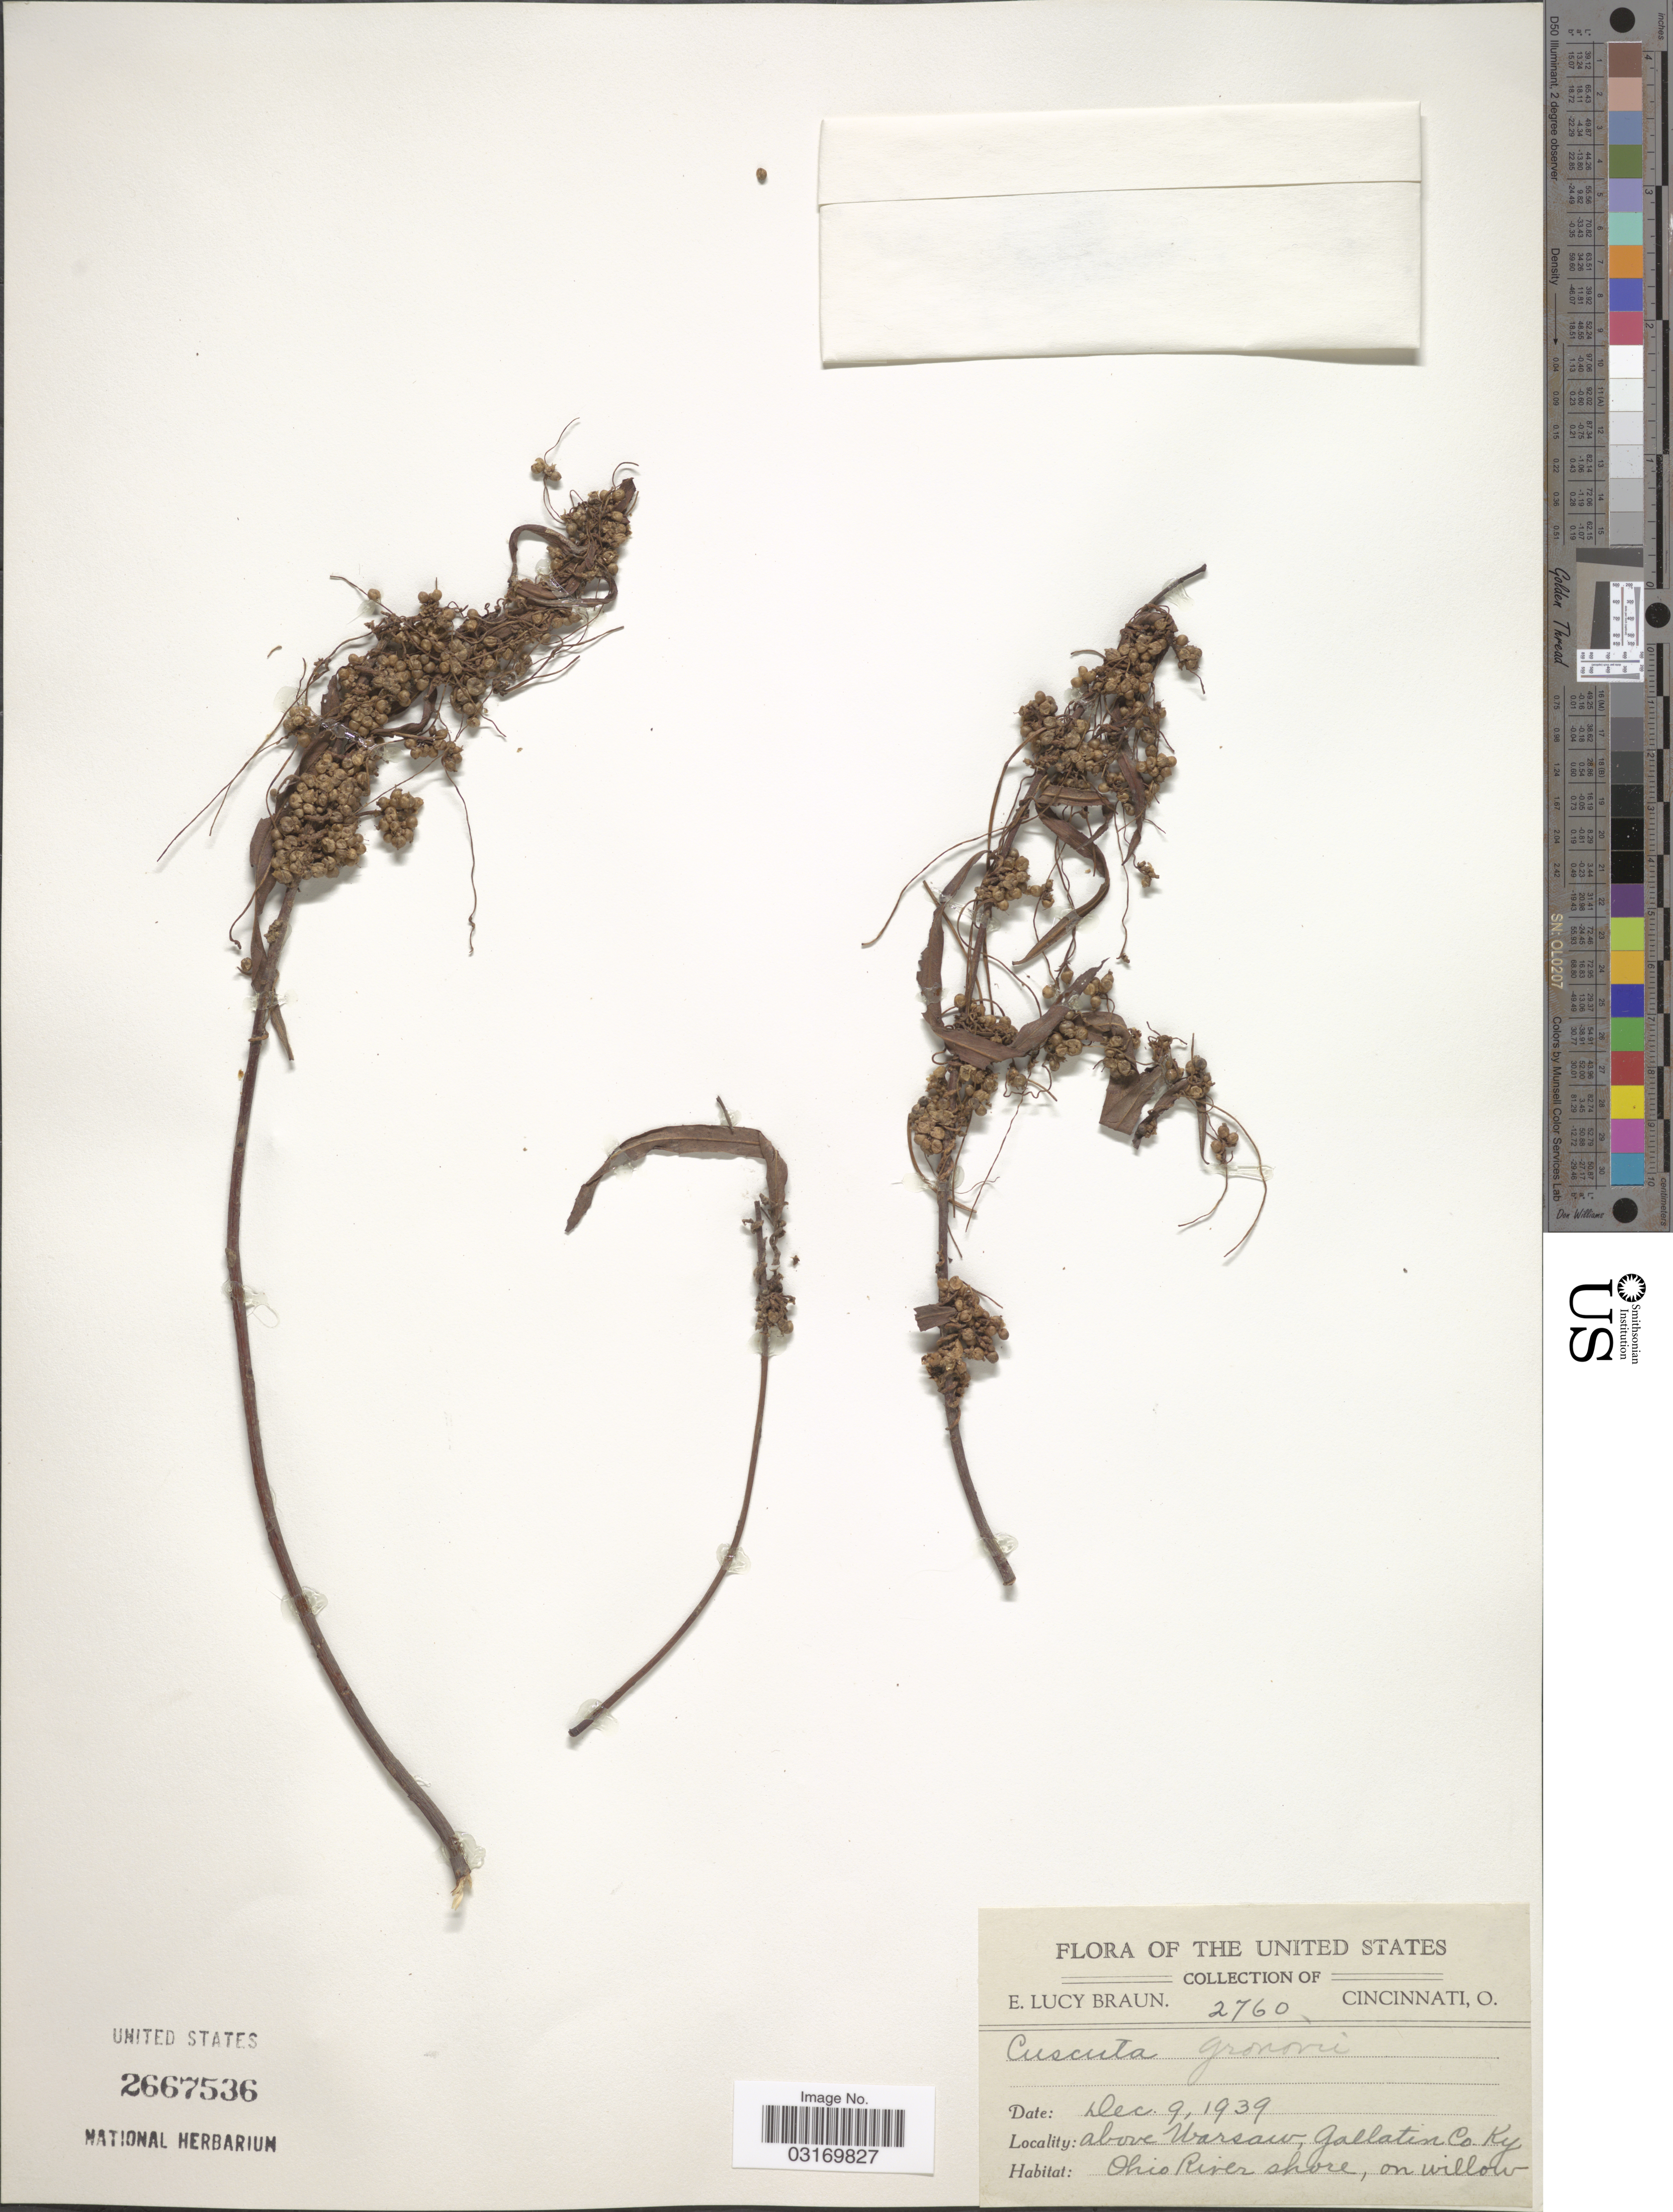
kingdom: Plantae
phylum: Tracheophyta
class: Magnoliopsida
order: Solanales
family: Convolvulaceae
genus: Cuscuta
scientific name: Cuscuta gronovii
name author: Willd. ex Schult.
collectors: E. L. Braun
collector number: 2760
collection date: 1939-12-09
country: United States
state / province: Ohio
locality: Above Warsaw, Gallatin Co.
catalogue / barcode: US 2667536